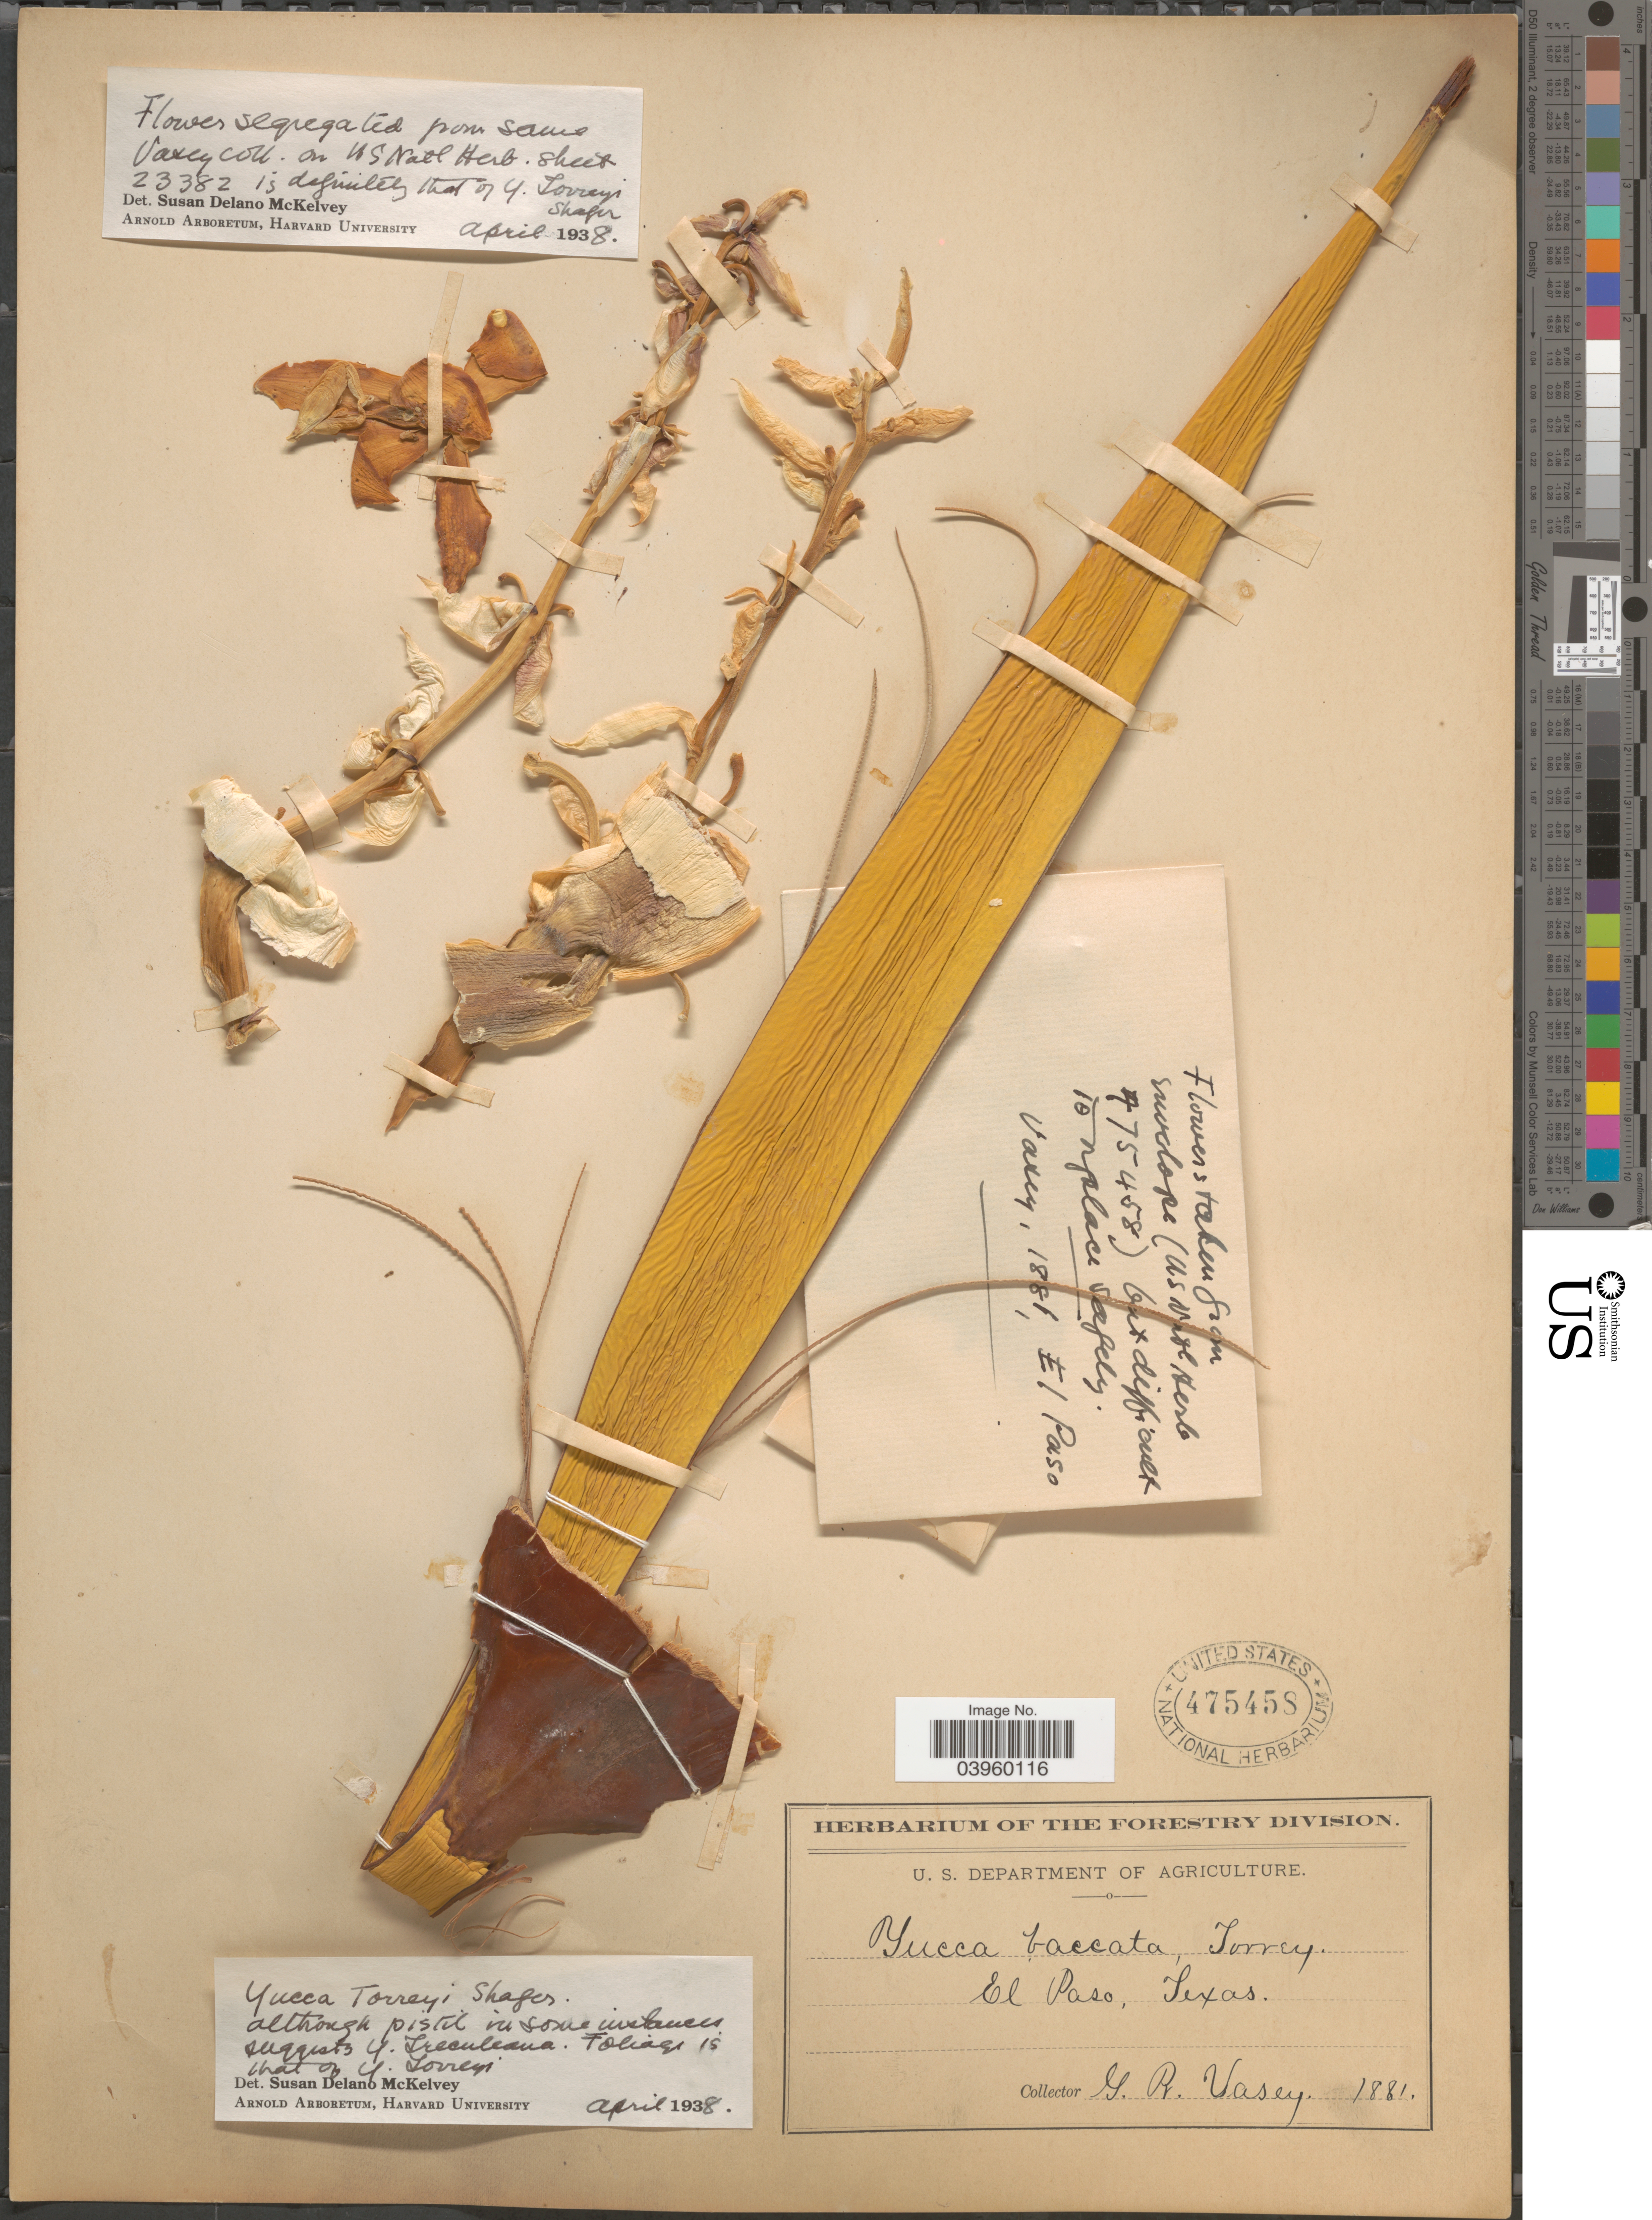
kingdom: Plantae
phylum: Tracheophyta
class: Liliopsida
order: Asparagales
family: Asparagaceae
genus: Yucca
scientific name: Yucca torreyi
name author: Shafer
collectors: G. R. Vasey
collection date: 1881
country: United States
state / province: Texas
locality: El Paso.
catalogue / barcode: US 475458